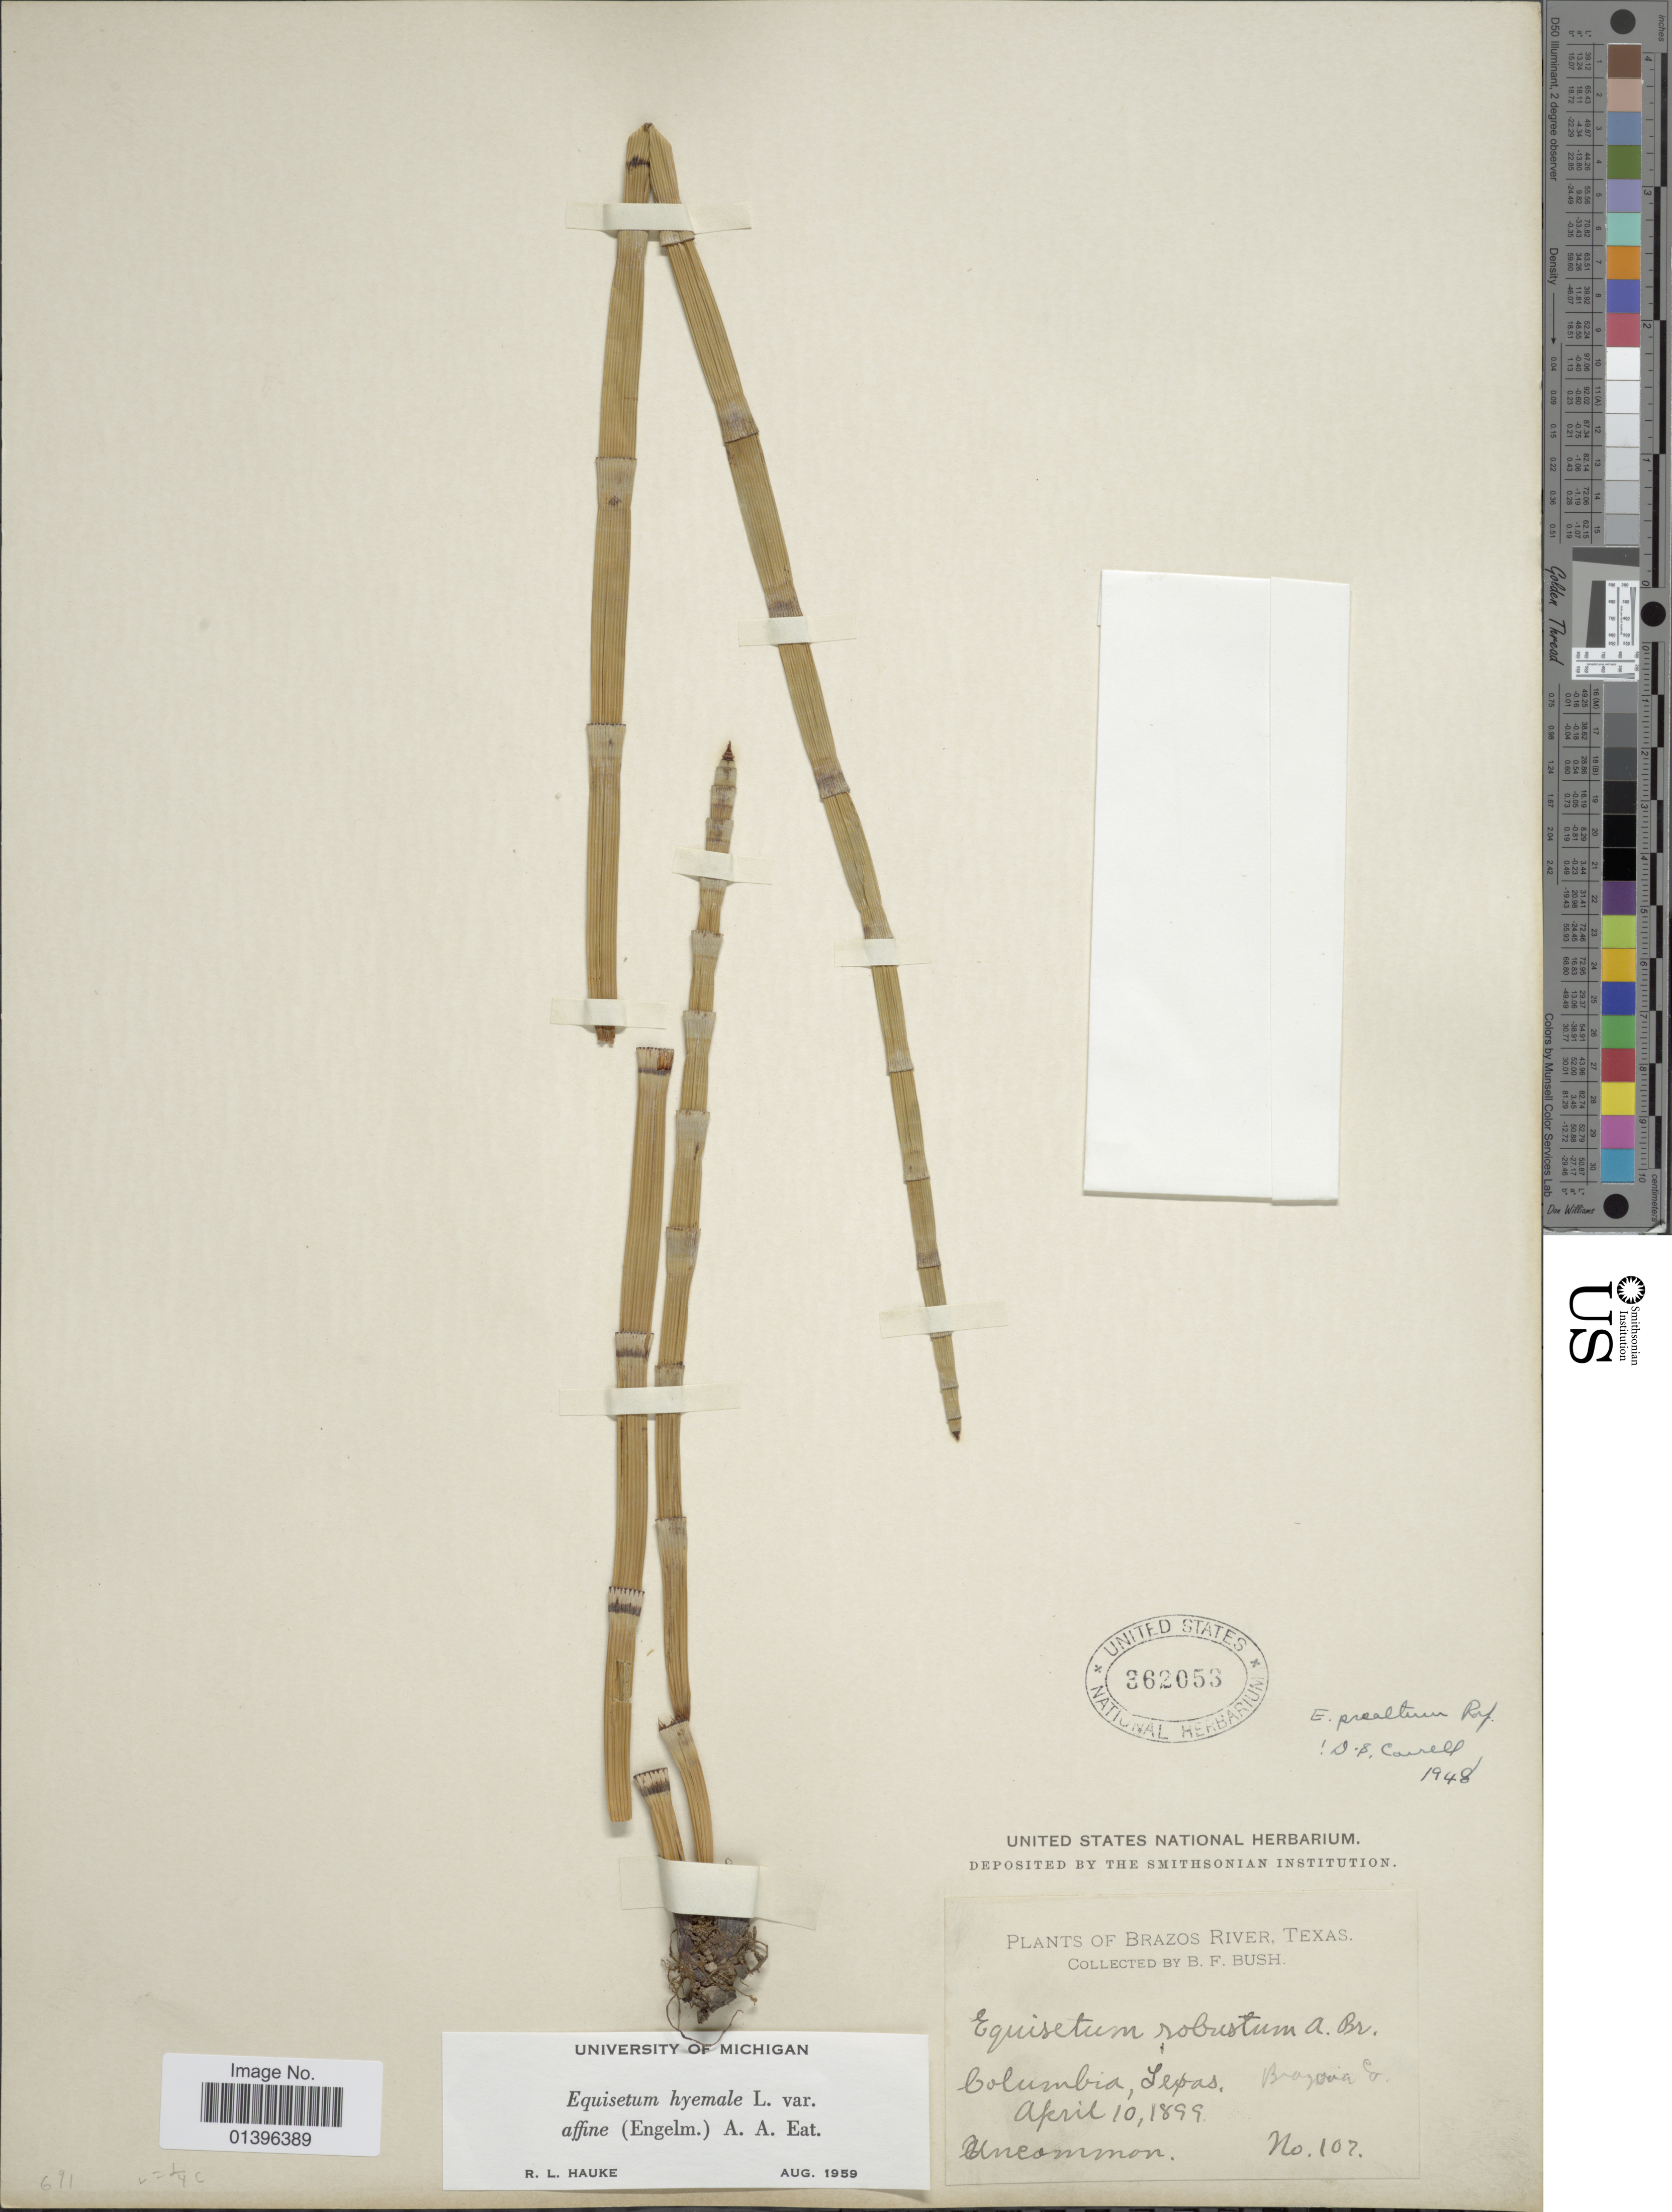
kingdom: Plantae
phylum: Tracheophyta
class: Polypodiopsida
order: Equisetales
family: Equisetaceae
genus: Equisetum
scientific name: Equisetum hyemale var. affine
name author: (Engelm.) A.A. Eaton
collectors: B. F. Bush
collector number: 107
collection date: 1899-04-10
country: United States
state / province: Texas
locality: Brazos River. Columbia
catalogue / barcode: US 362053